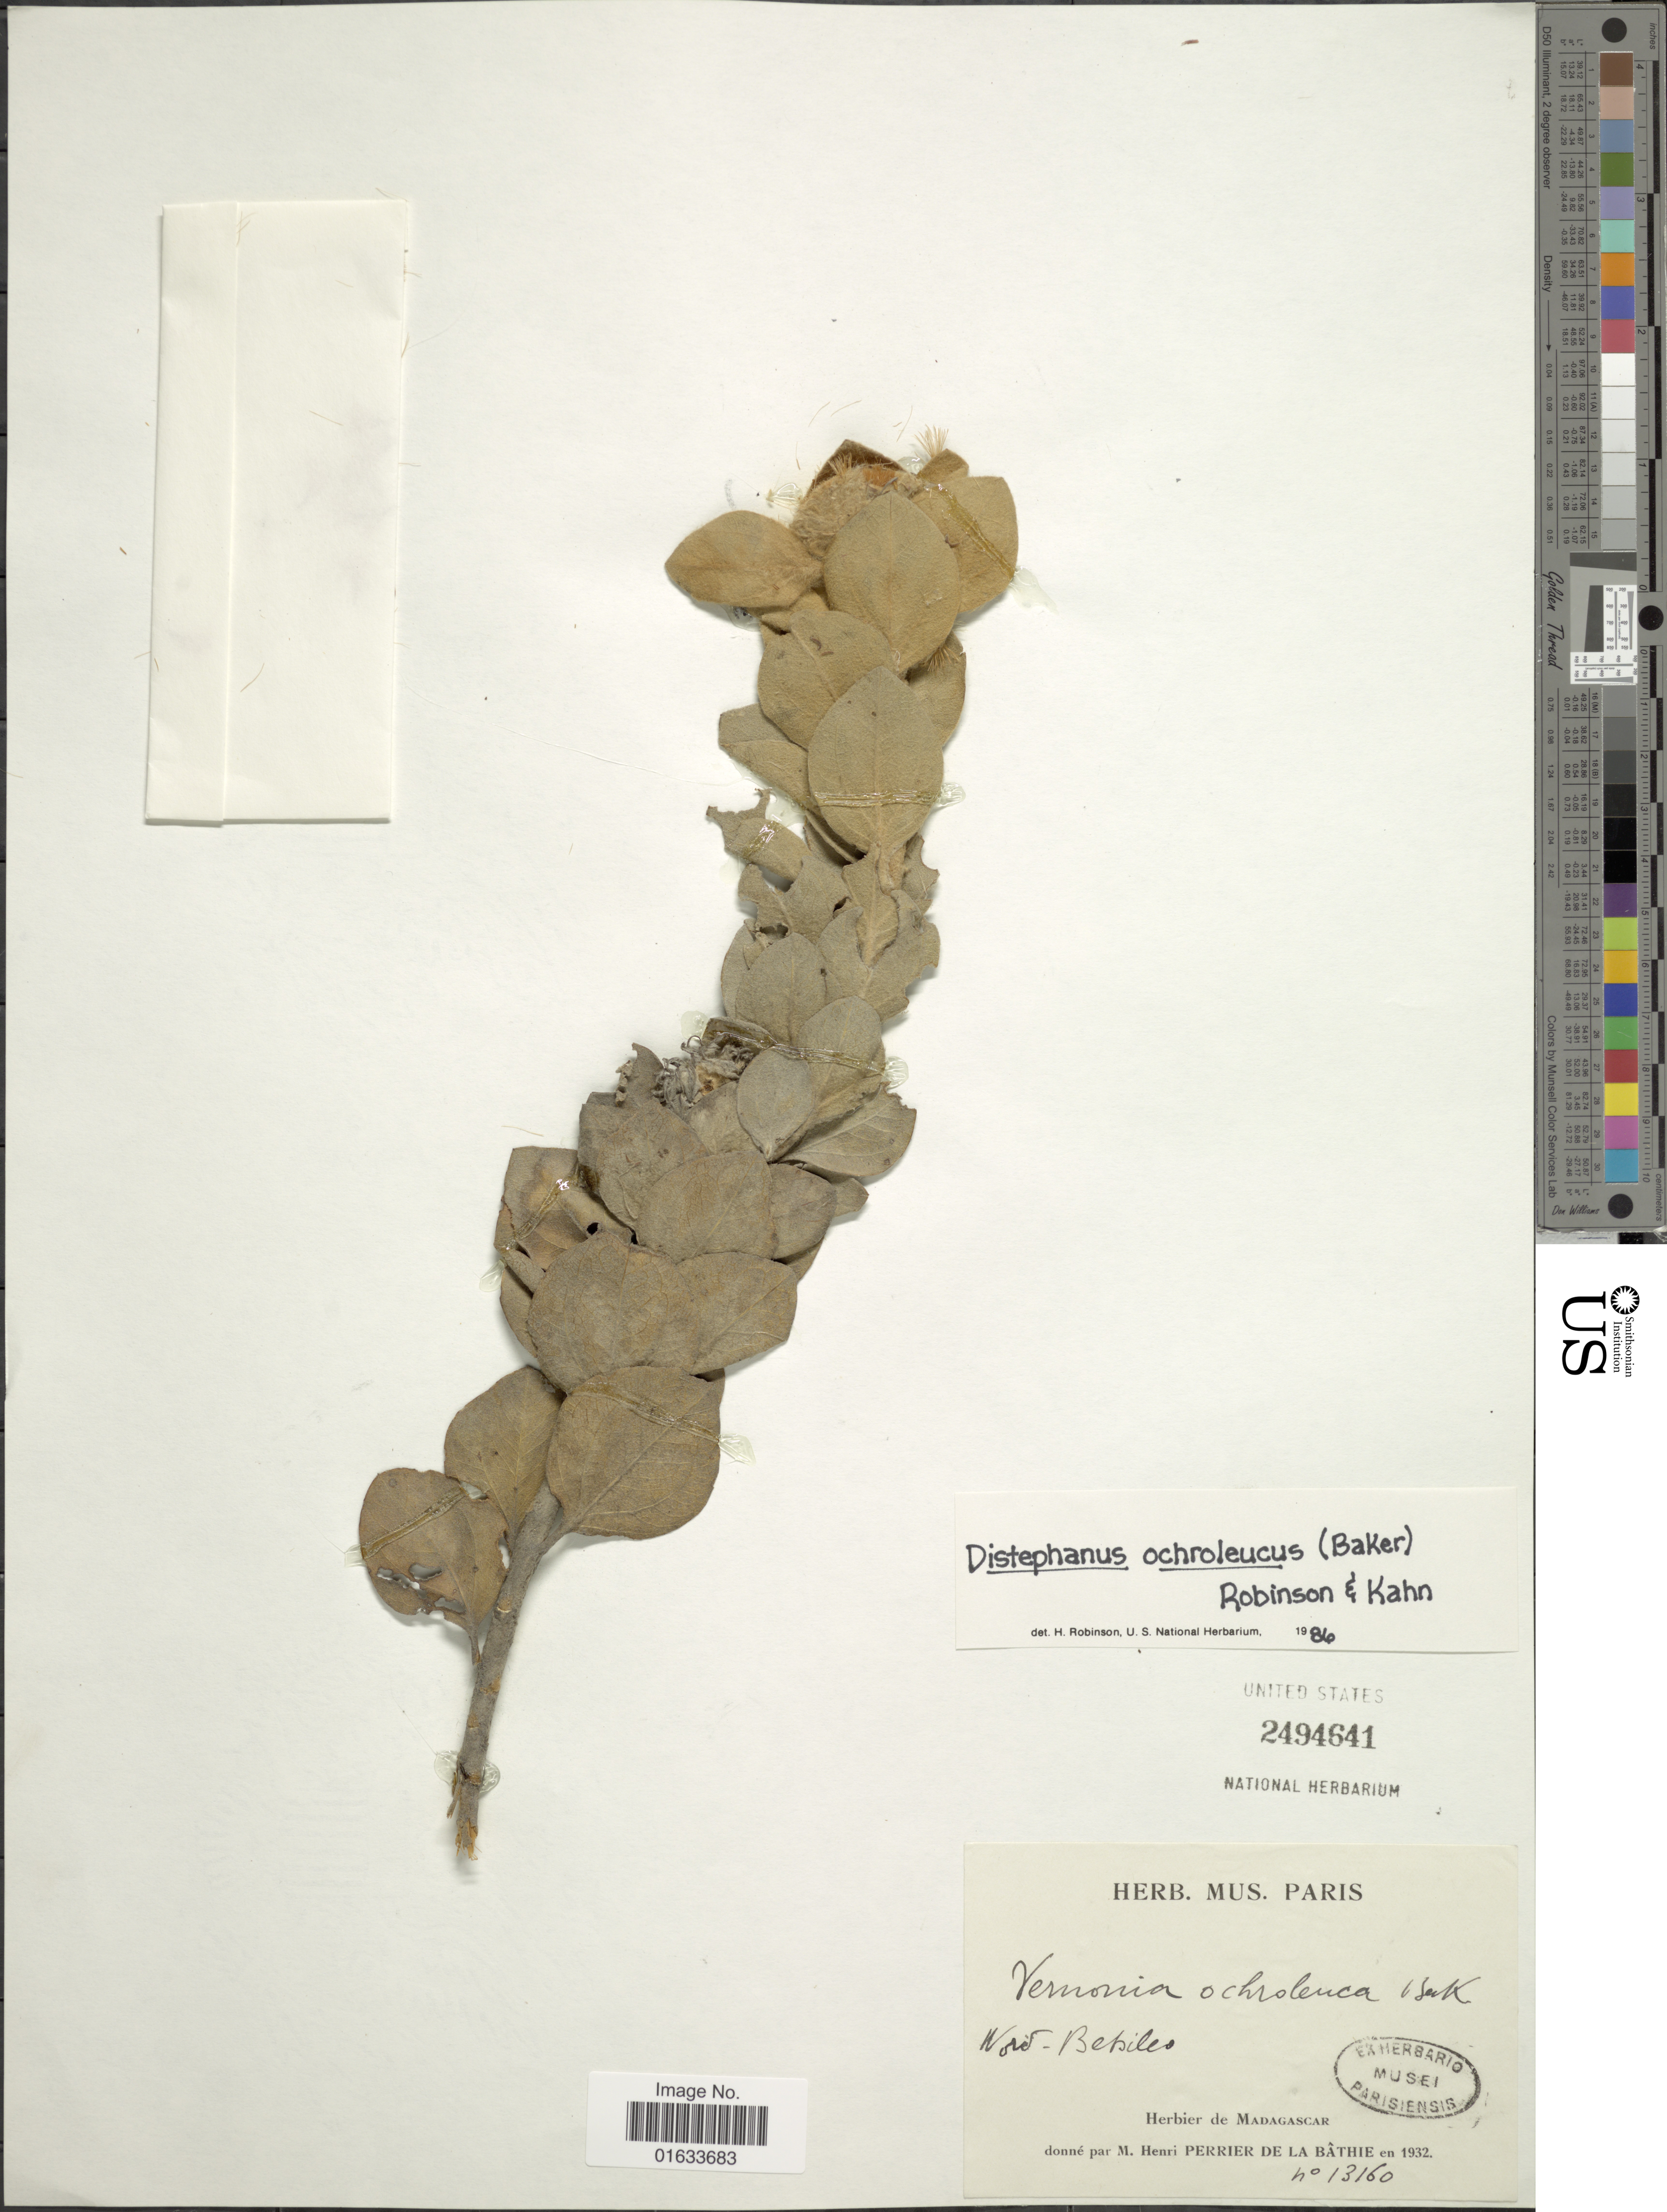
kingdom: Plantae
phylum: Tracheophyta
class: Magnoliopsida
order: Asterales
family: Asteraceae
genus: Distephanus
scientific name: Distephanus ochroleucus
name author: (Baker) H. Rob. & B. Kahn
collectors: H. Perrier de la Bâthie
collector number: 13160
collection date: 1932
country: Madagascar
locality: Nord-Betsileo.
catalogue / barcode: US 2494641